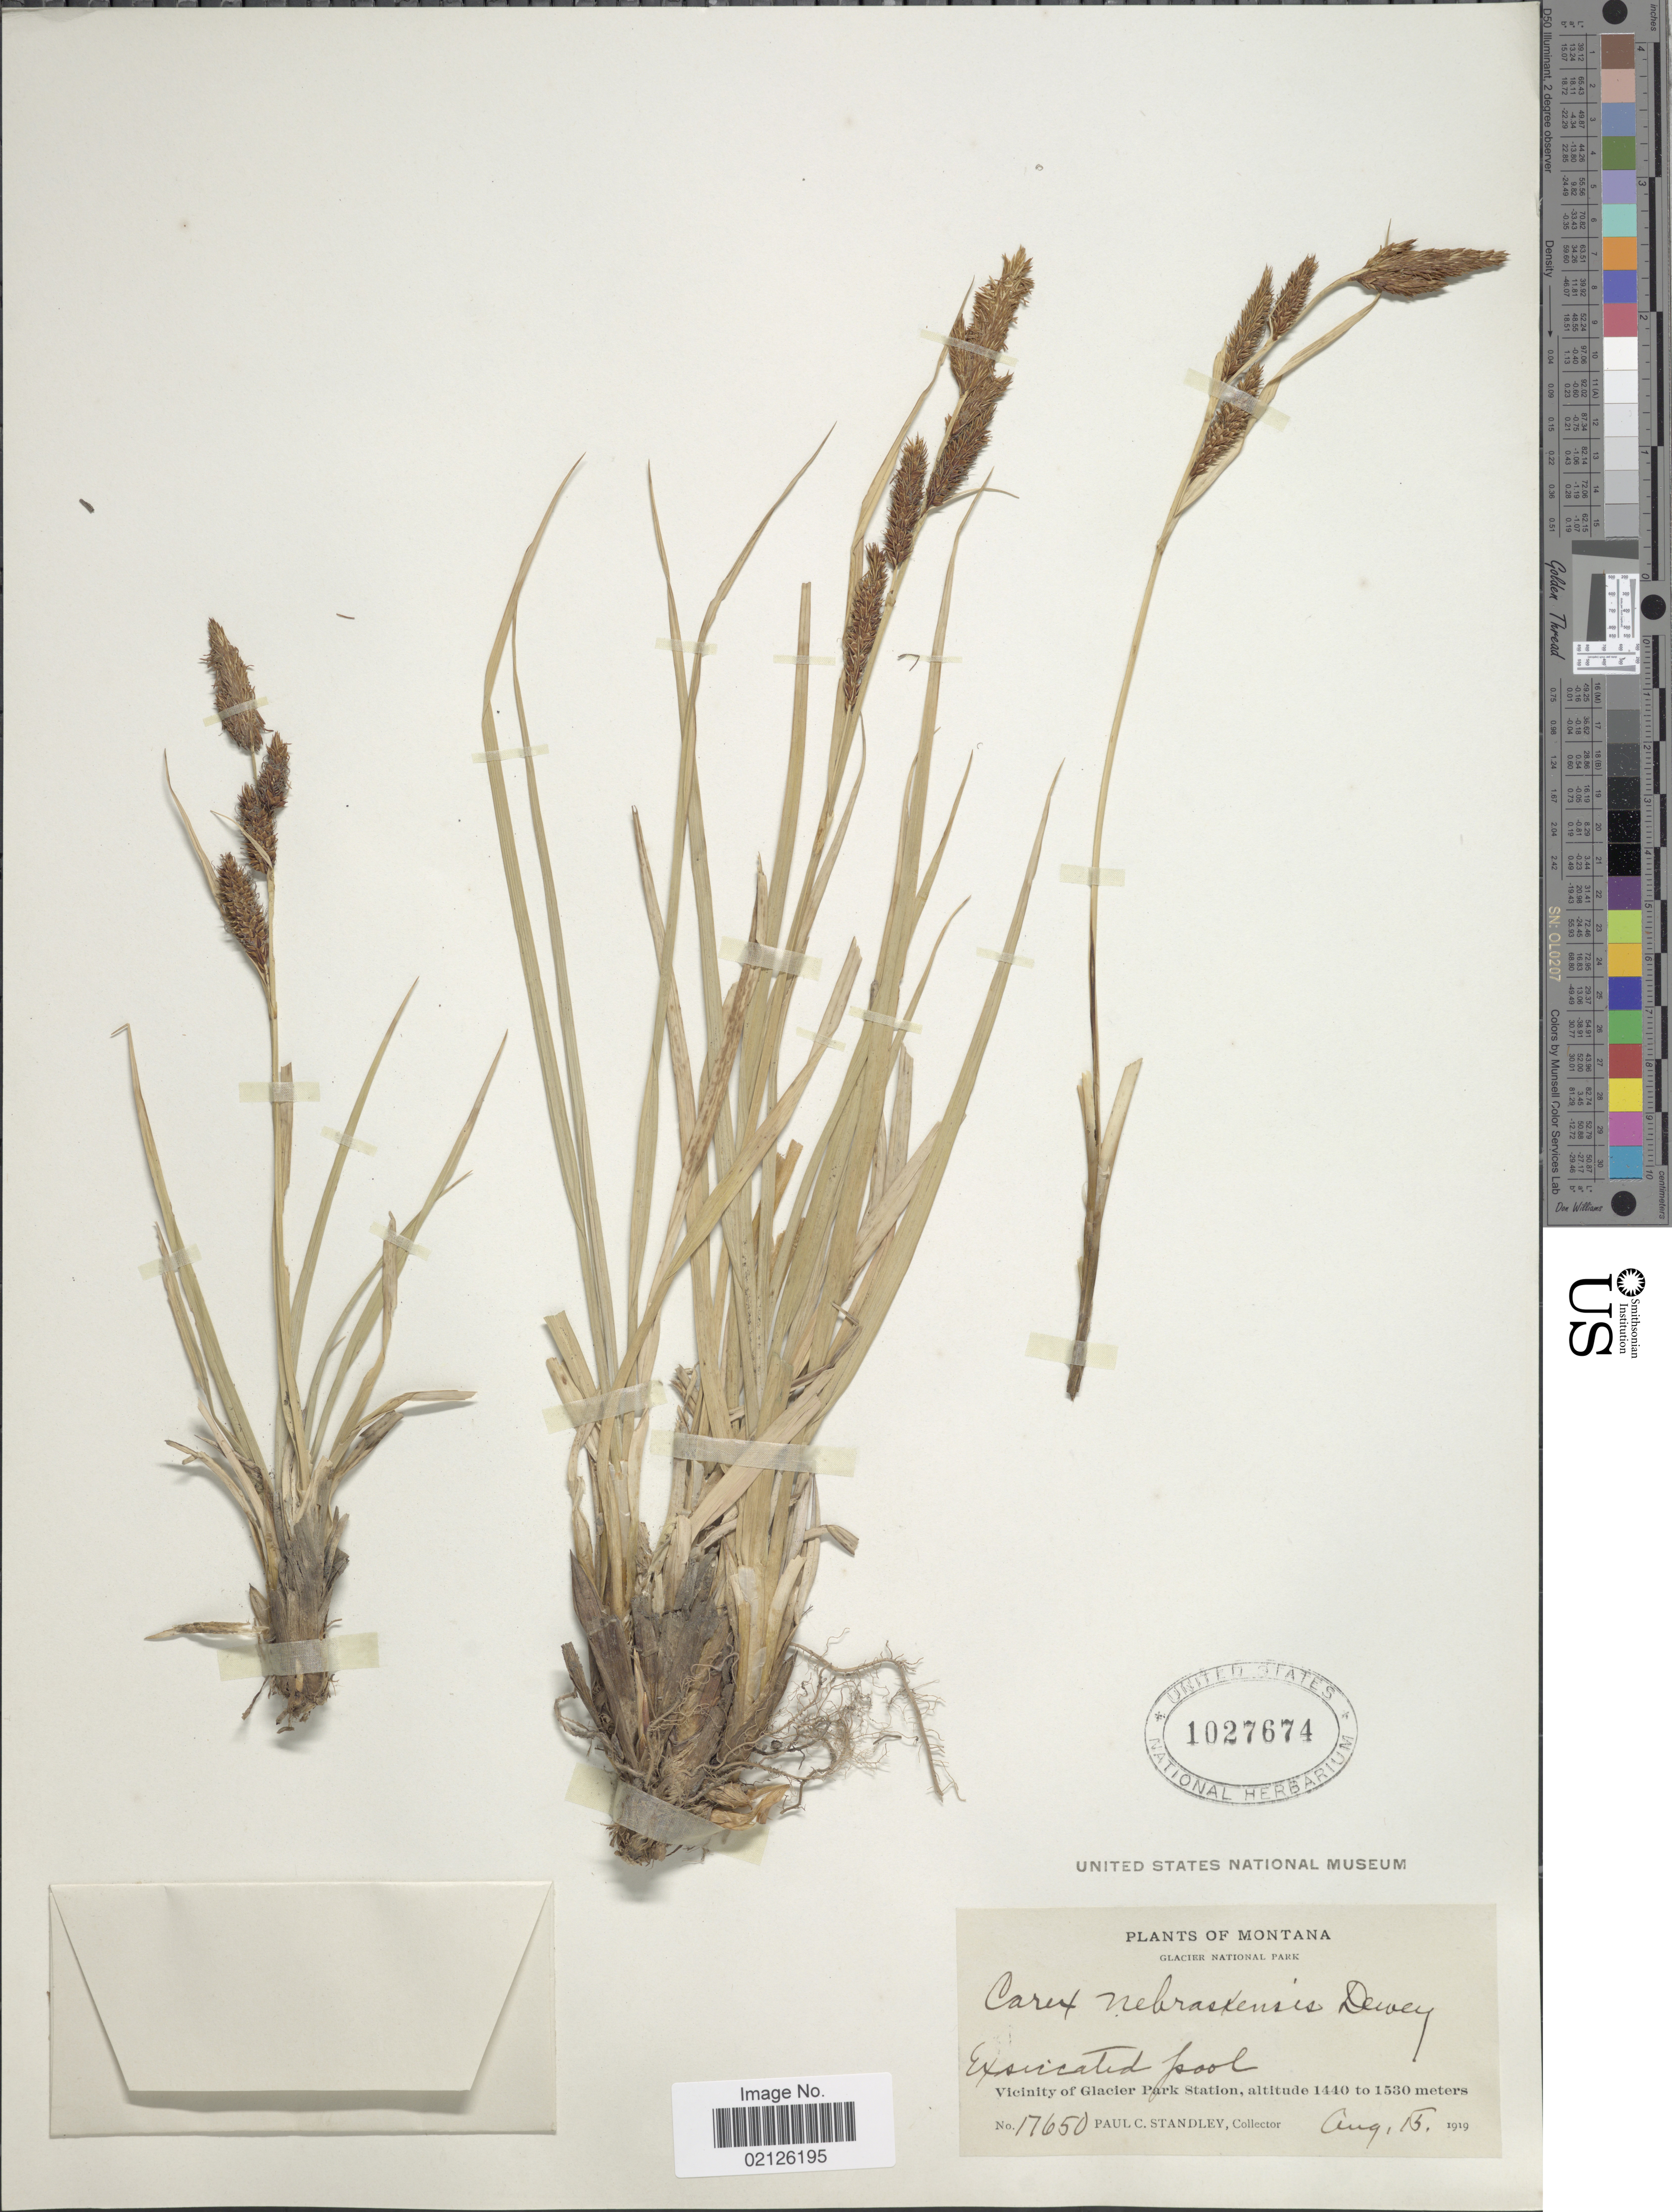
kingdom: Plantae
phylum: Tracheophyta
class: Liliopsida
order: Poales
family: Cyperaceae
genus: Carex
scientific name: Carex nebrascensis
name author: Dewey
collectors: P. C. Standley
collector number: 17650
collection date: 1919-08-15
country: United States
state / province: Montana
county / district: Glacier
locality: Glacier National Park, exsiccated pool, Vicinity of Glacier Park Station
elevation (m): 1440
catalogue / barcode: US 1027674